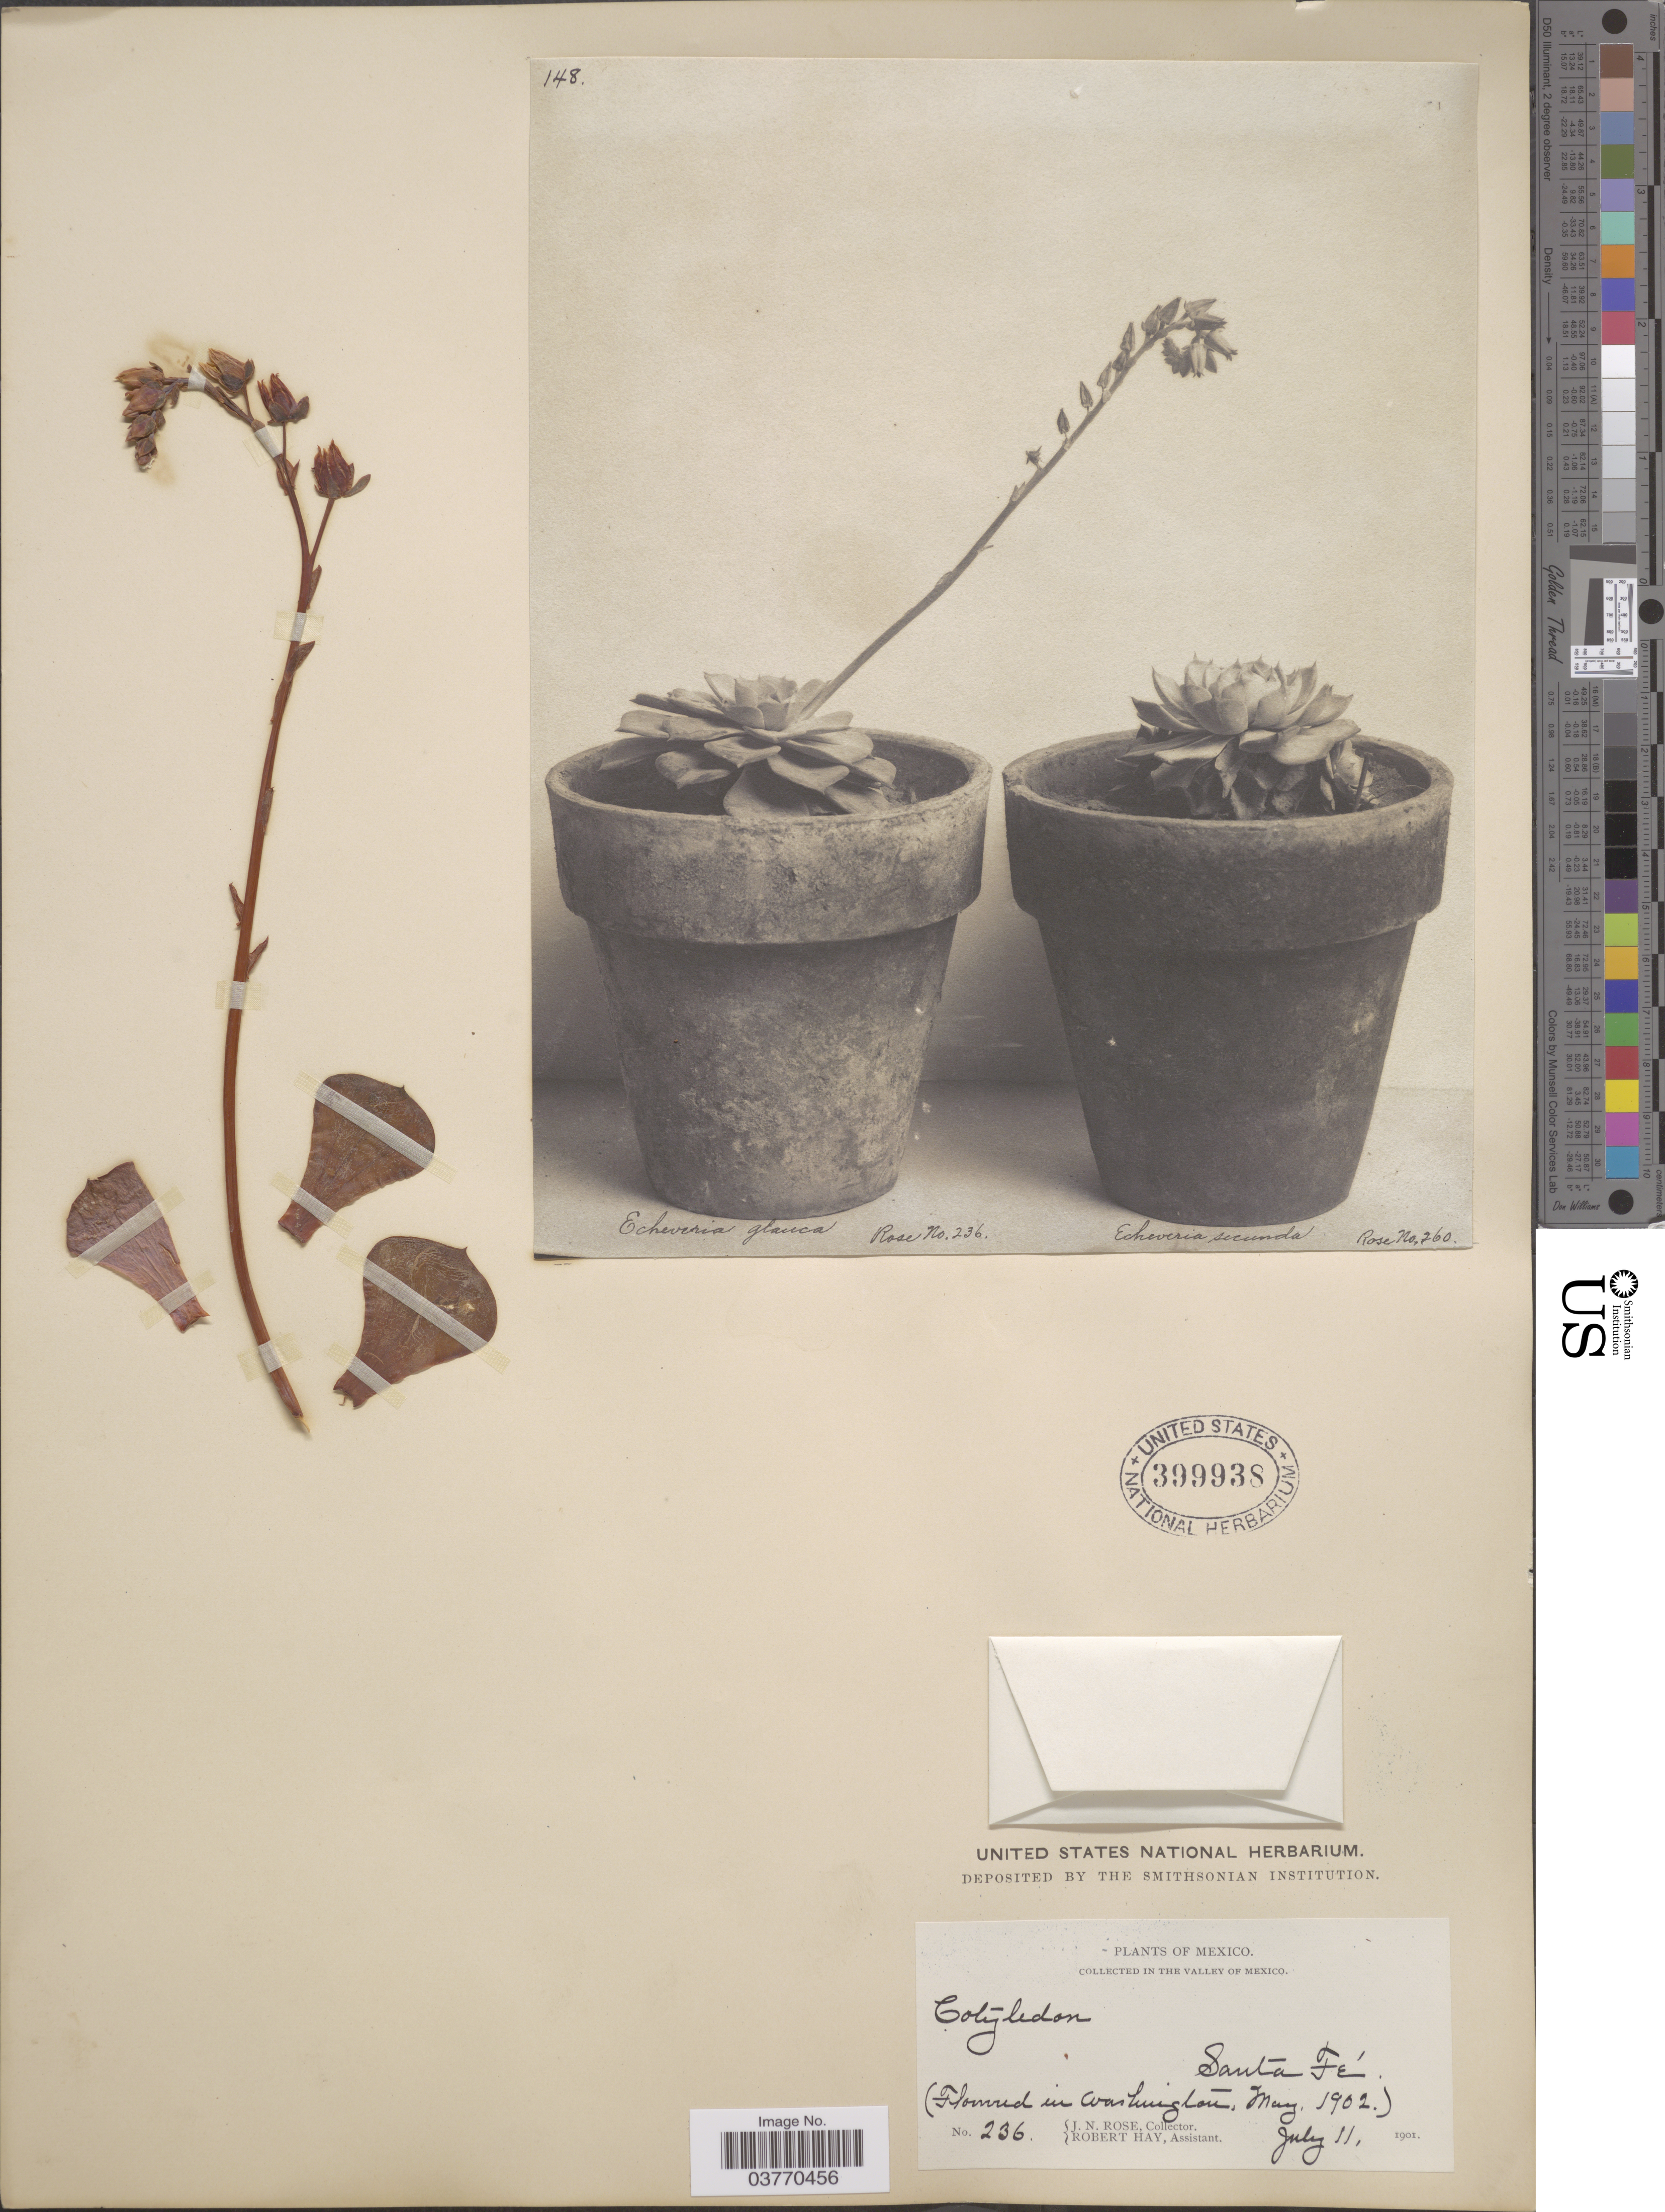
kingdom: Plantae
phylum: Tracheophyta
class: Magnoliopsida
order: Saxifragales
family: Crassulaceae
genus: Echeveria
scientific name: Echeveria pumila var. glauca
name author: (Baker) E. Walther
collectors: J. N. Rose & R. Hay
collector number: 236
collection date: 1901-07-11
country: Mexico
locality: Santa Fé.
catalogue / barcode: US 399938